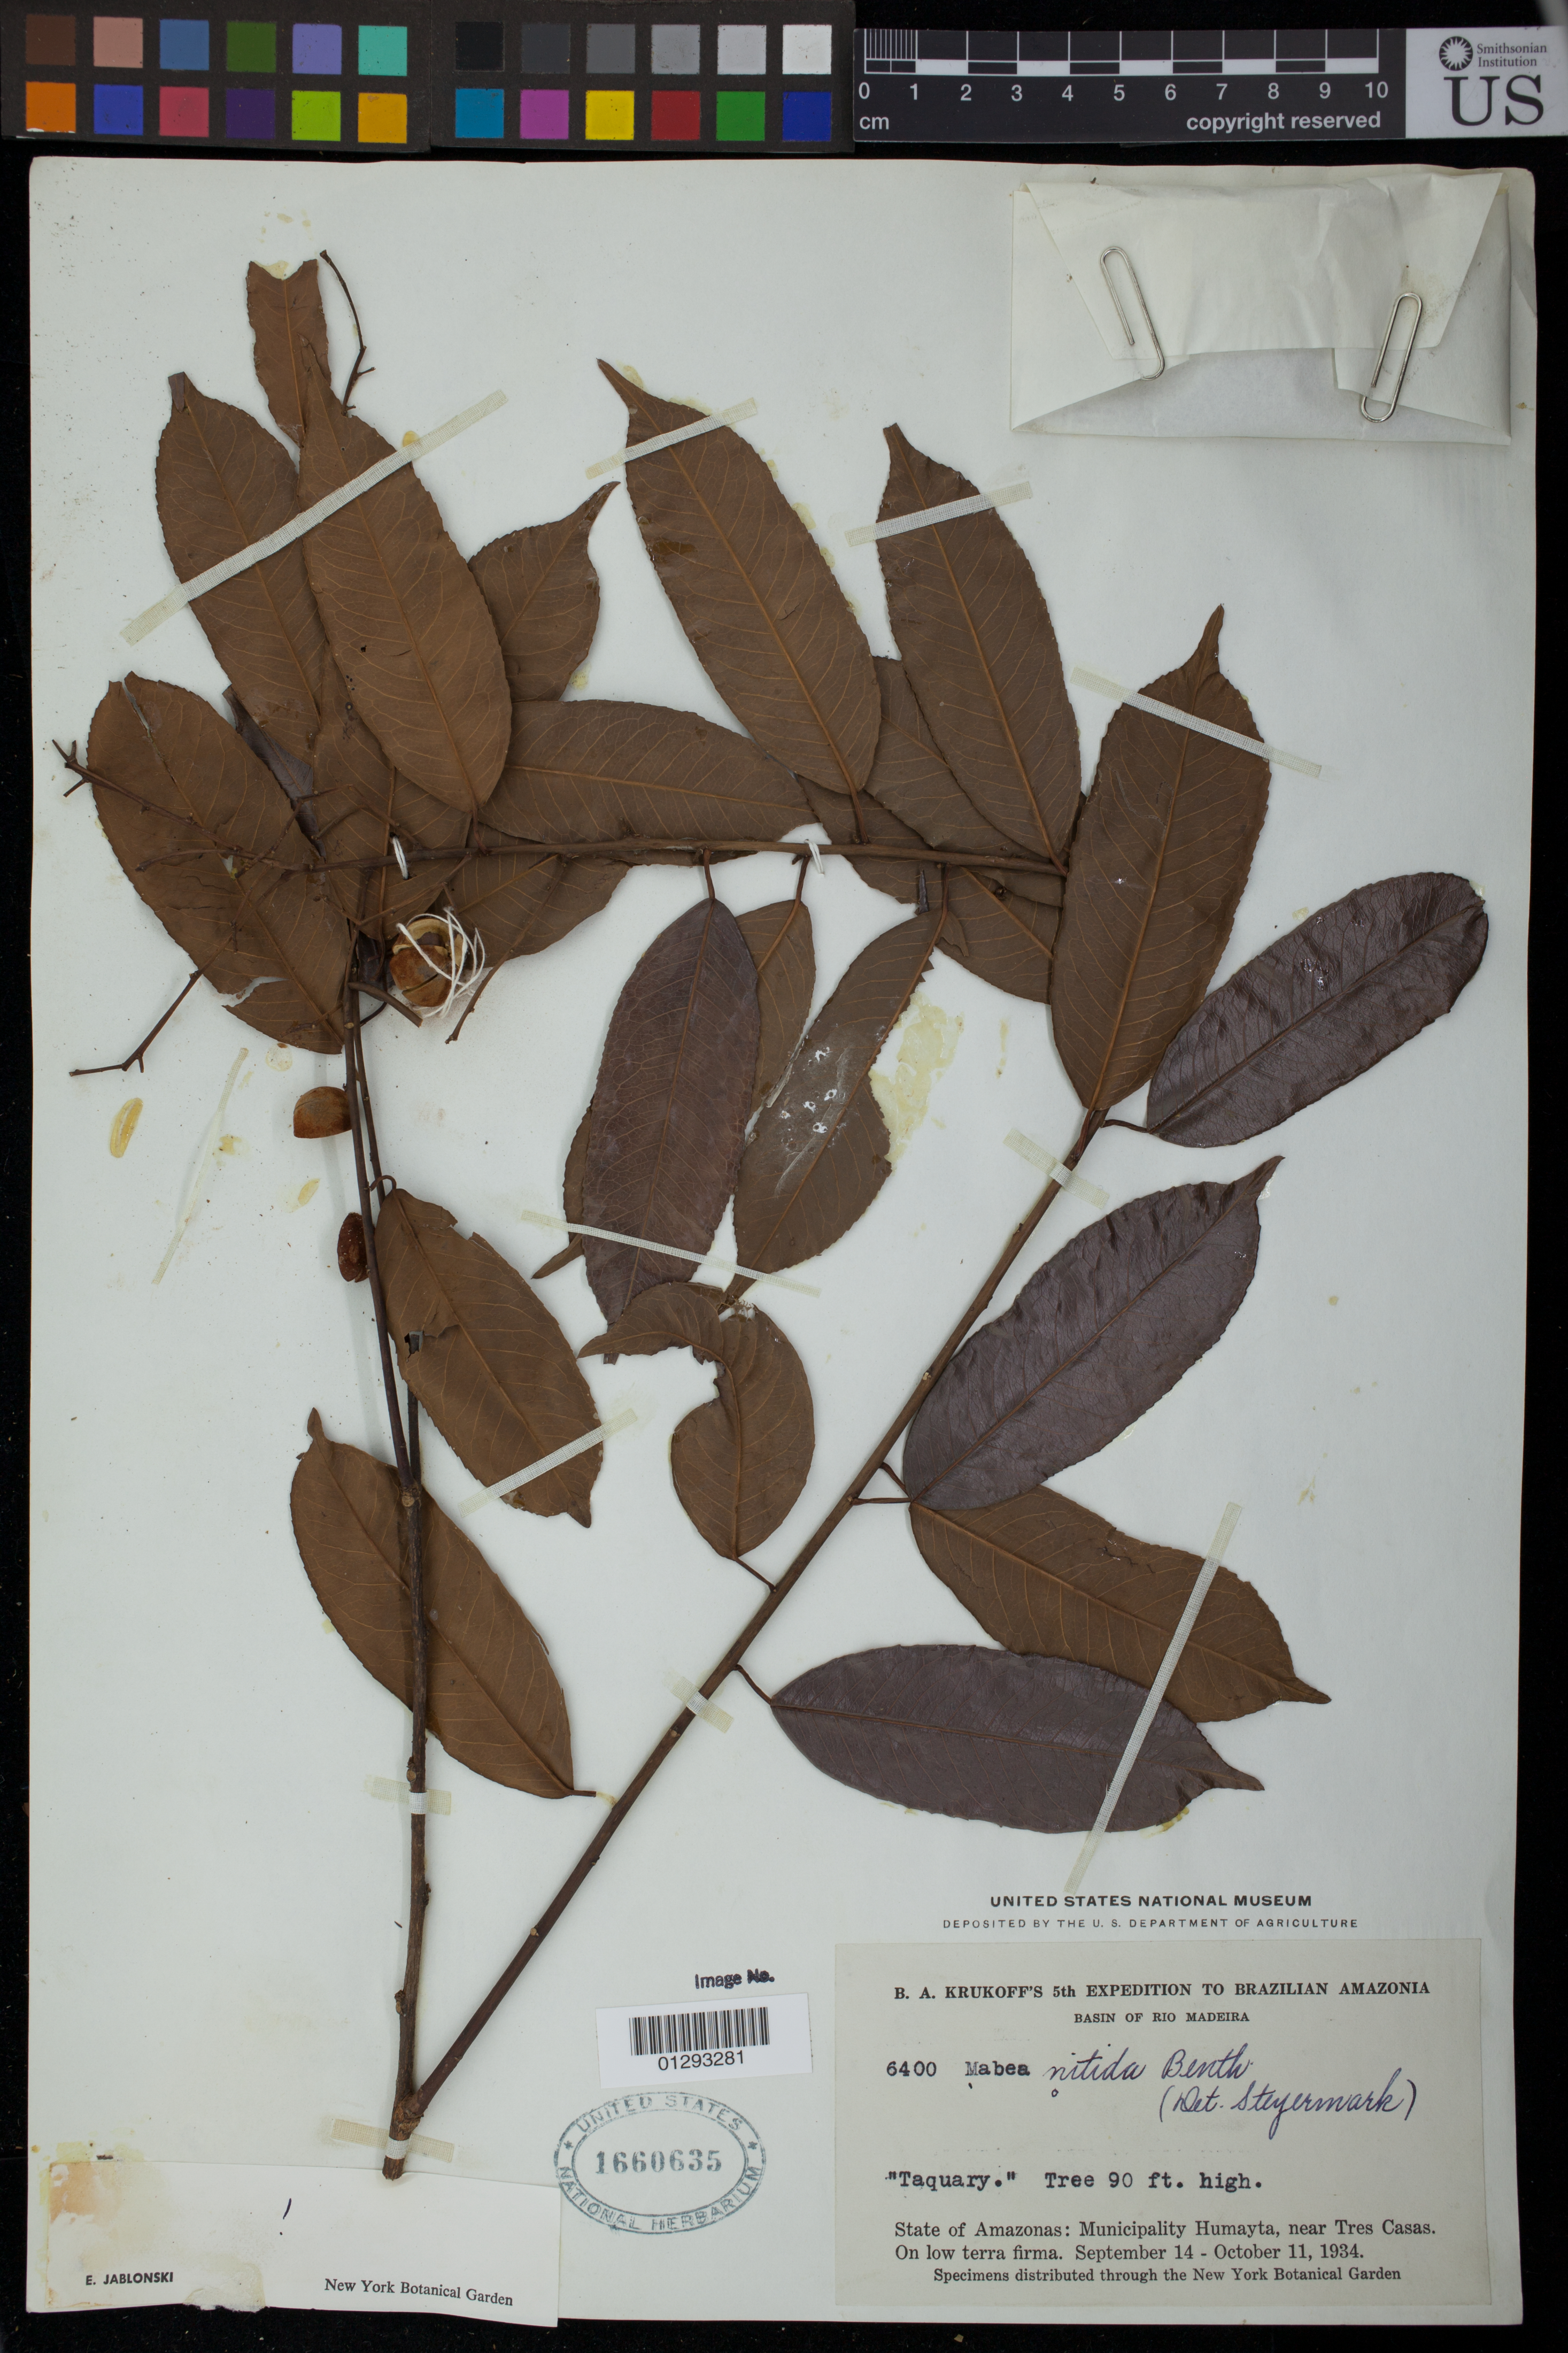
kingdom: Plantae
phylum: Tracheophyta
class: Magnoliopsida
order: Malpighiales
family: Euphorbiaceae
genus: Mabea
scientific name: Mabea nitida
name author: Spruce ex Benth.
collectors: B. A. Krukoff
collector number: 6400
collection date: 1934-09-14/1934-10-11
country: Brazil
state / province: Amazonas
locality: Municipality of Humayta, near Tres Casas. Basin of Rio Madeira.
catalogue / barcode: US 1660635